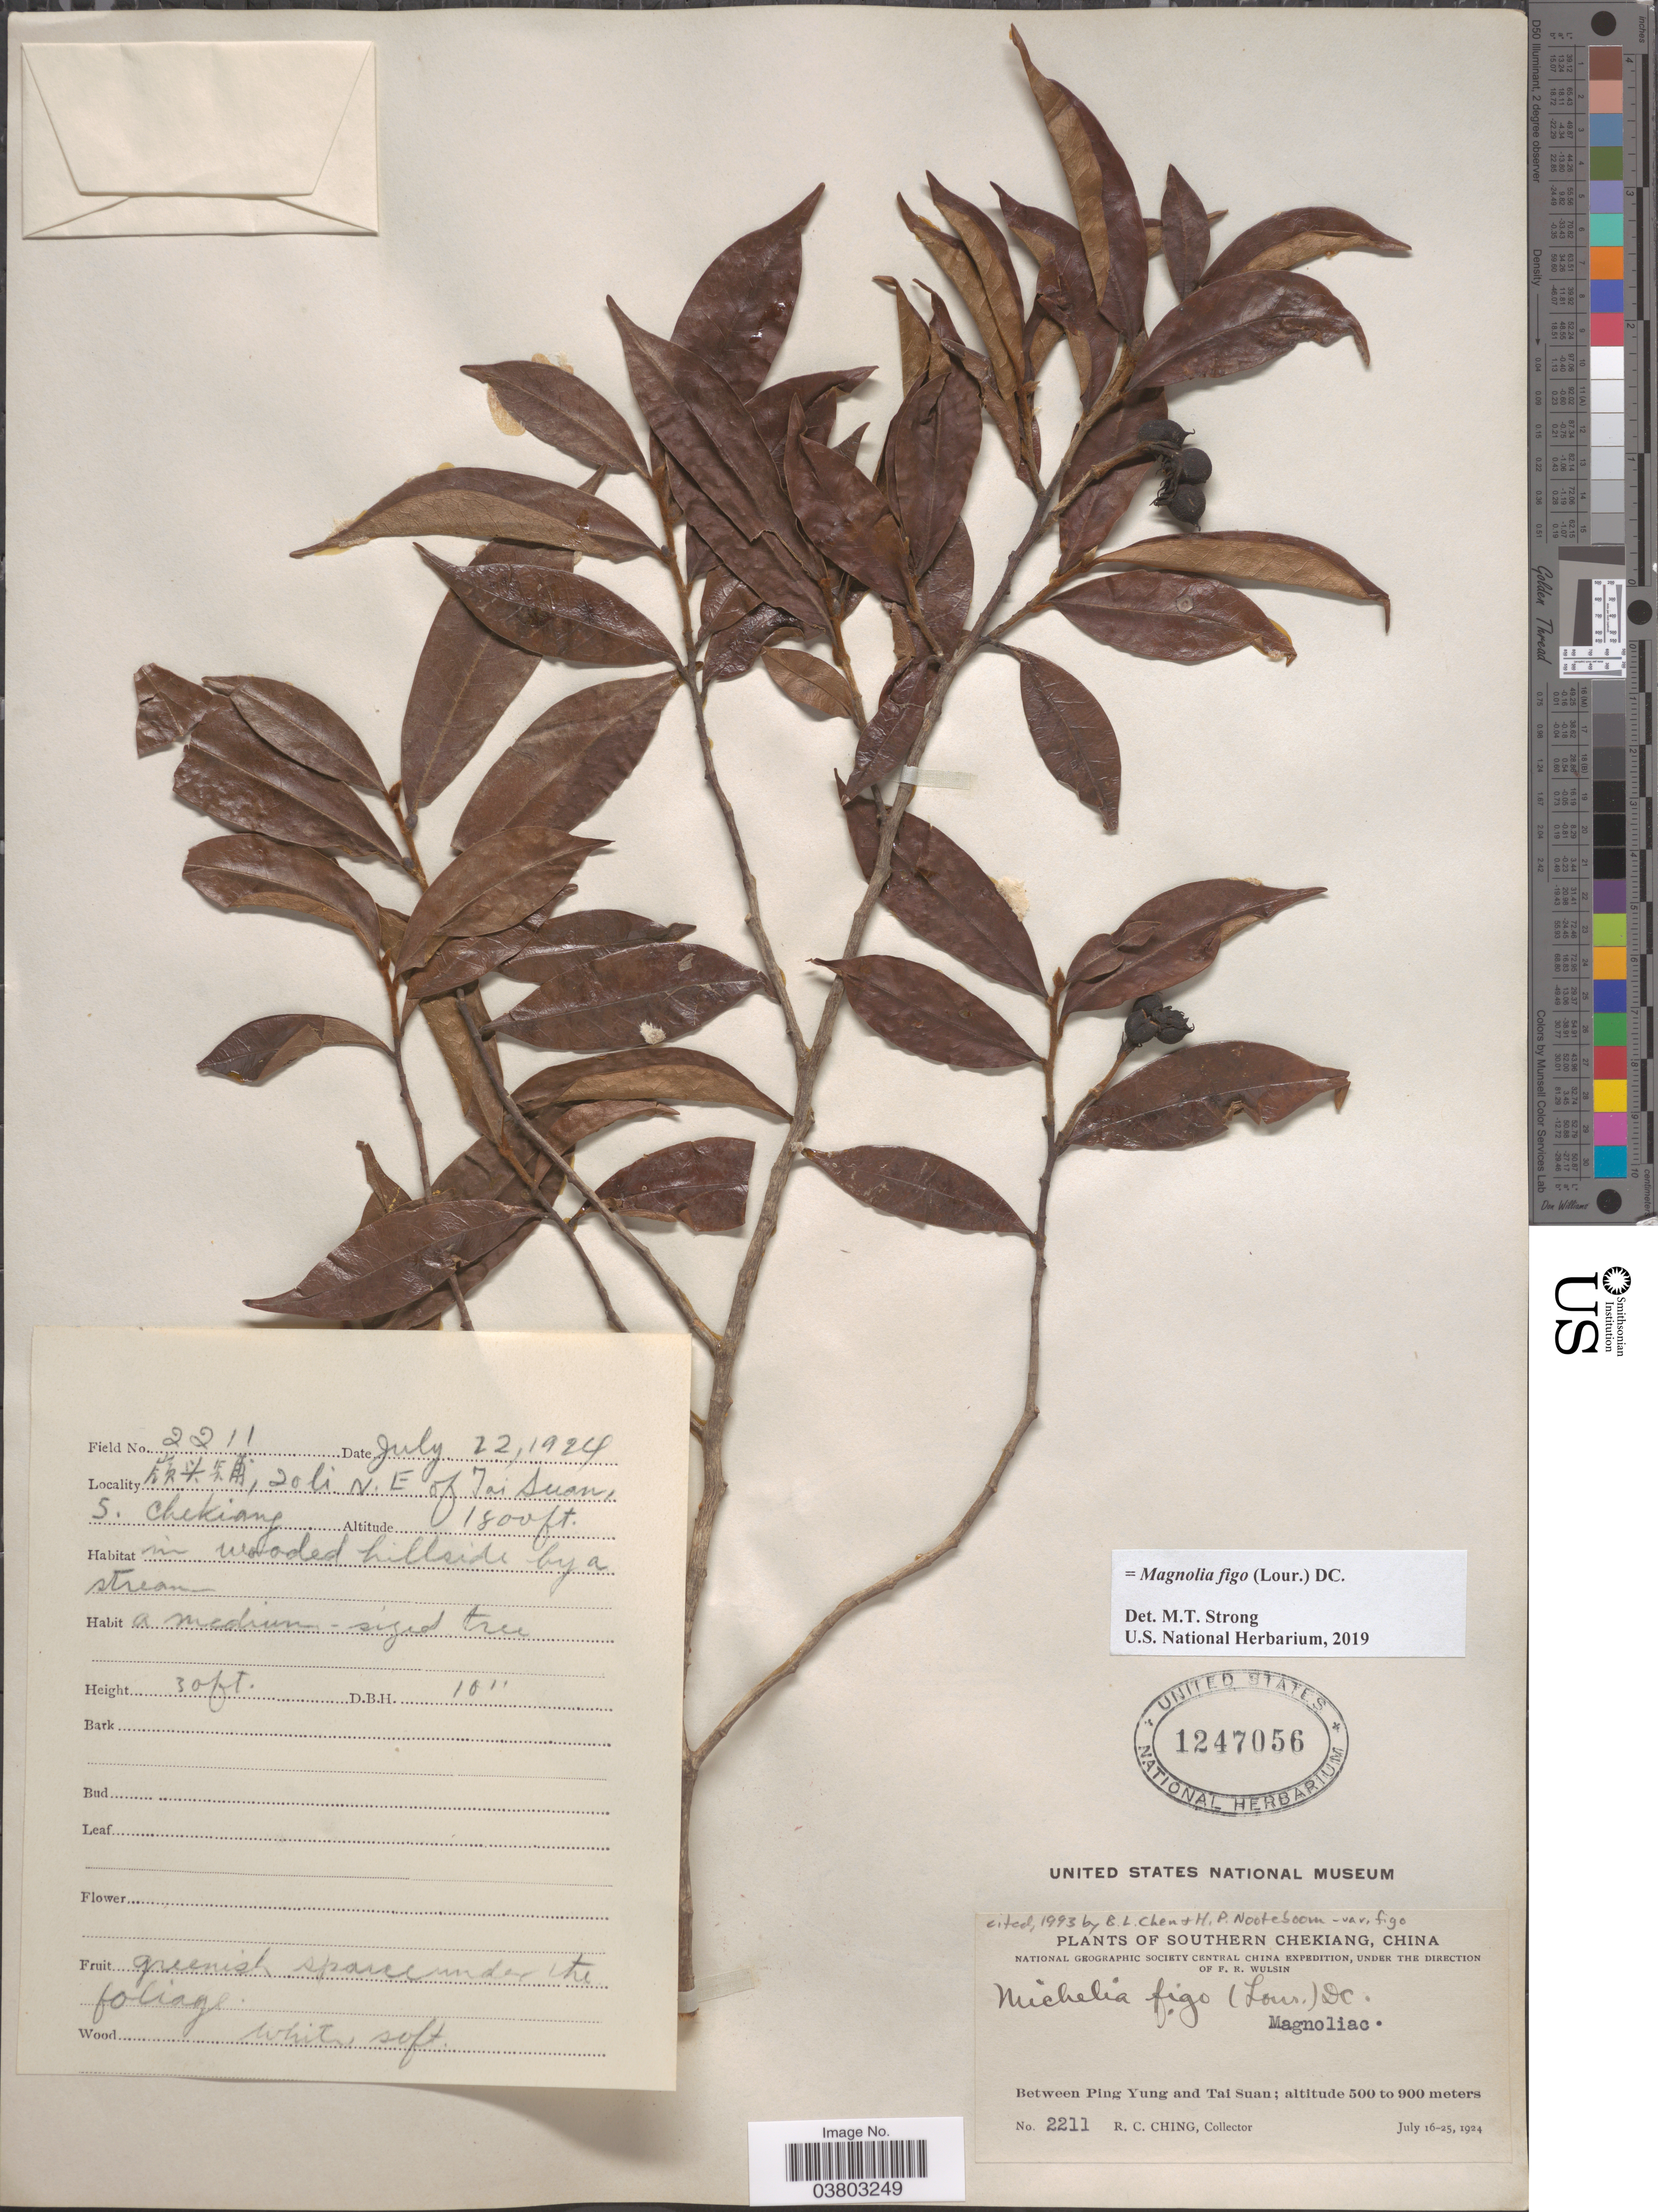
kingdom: Plantae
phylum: Tracheophyta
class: Magnoliopsida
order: Magnoliales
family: Magnoliaceae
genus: Magnolia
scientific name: Magnolia figo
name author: (Lour.) DC.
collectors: R. C. Ching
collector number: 2211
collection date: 1924-07-22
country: China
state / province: Zhejiang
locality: Southern Chekiang. Between Ping Yung and Tai Suan. X, 20 li N.E. of Tai Suan, S. Chekiang.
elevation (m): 500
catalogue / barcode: US 1247056